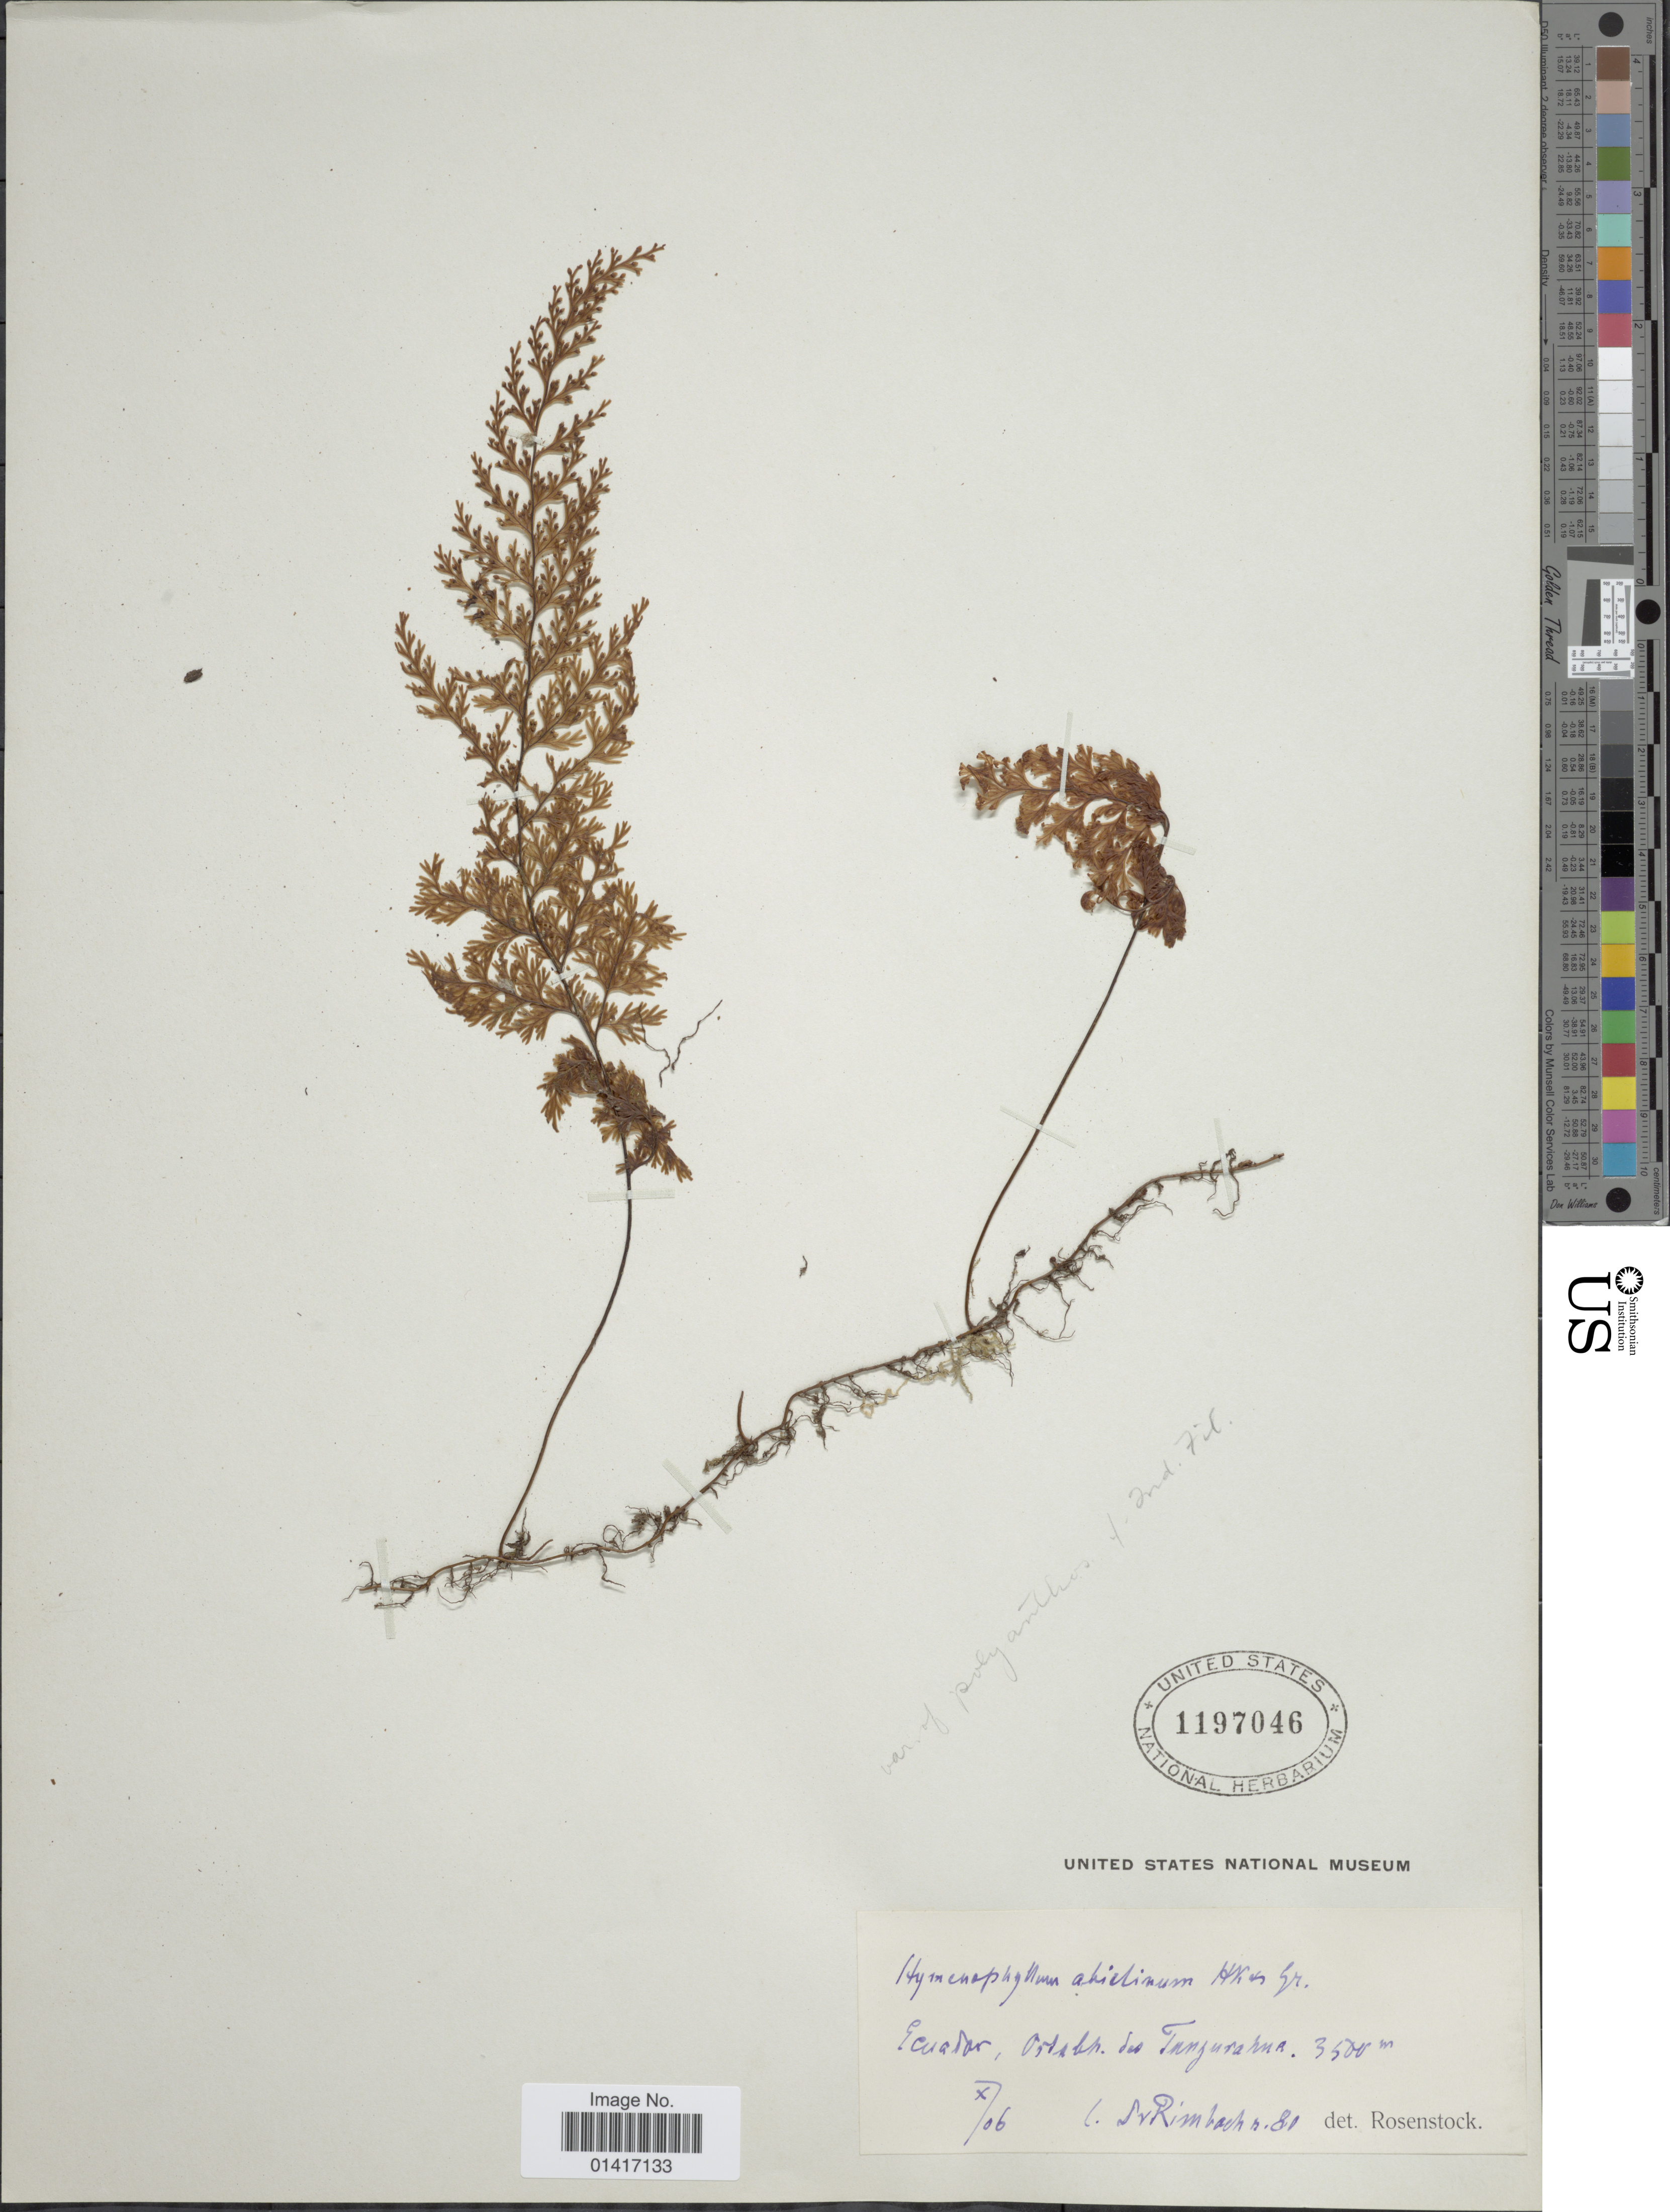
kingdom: Plantae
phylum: Tracheophyta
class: Polypodiopsida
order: Hymenophyllales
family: Hymenophyllaceae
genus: Hymenophyllum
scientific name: Hymenophyllum trichomanoides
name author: Bosch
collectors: Rimbach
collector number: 31*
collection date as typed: Transcribed d/m/y: /10/6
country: Ecuador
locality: Ostabh der Tungurahua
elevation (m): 3500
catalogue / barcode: US 1197046